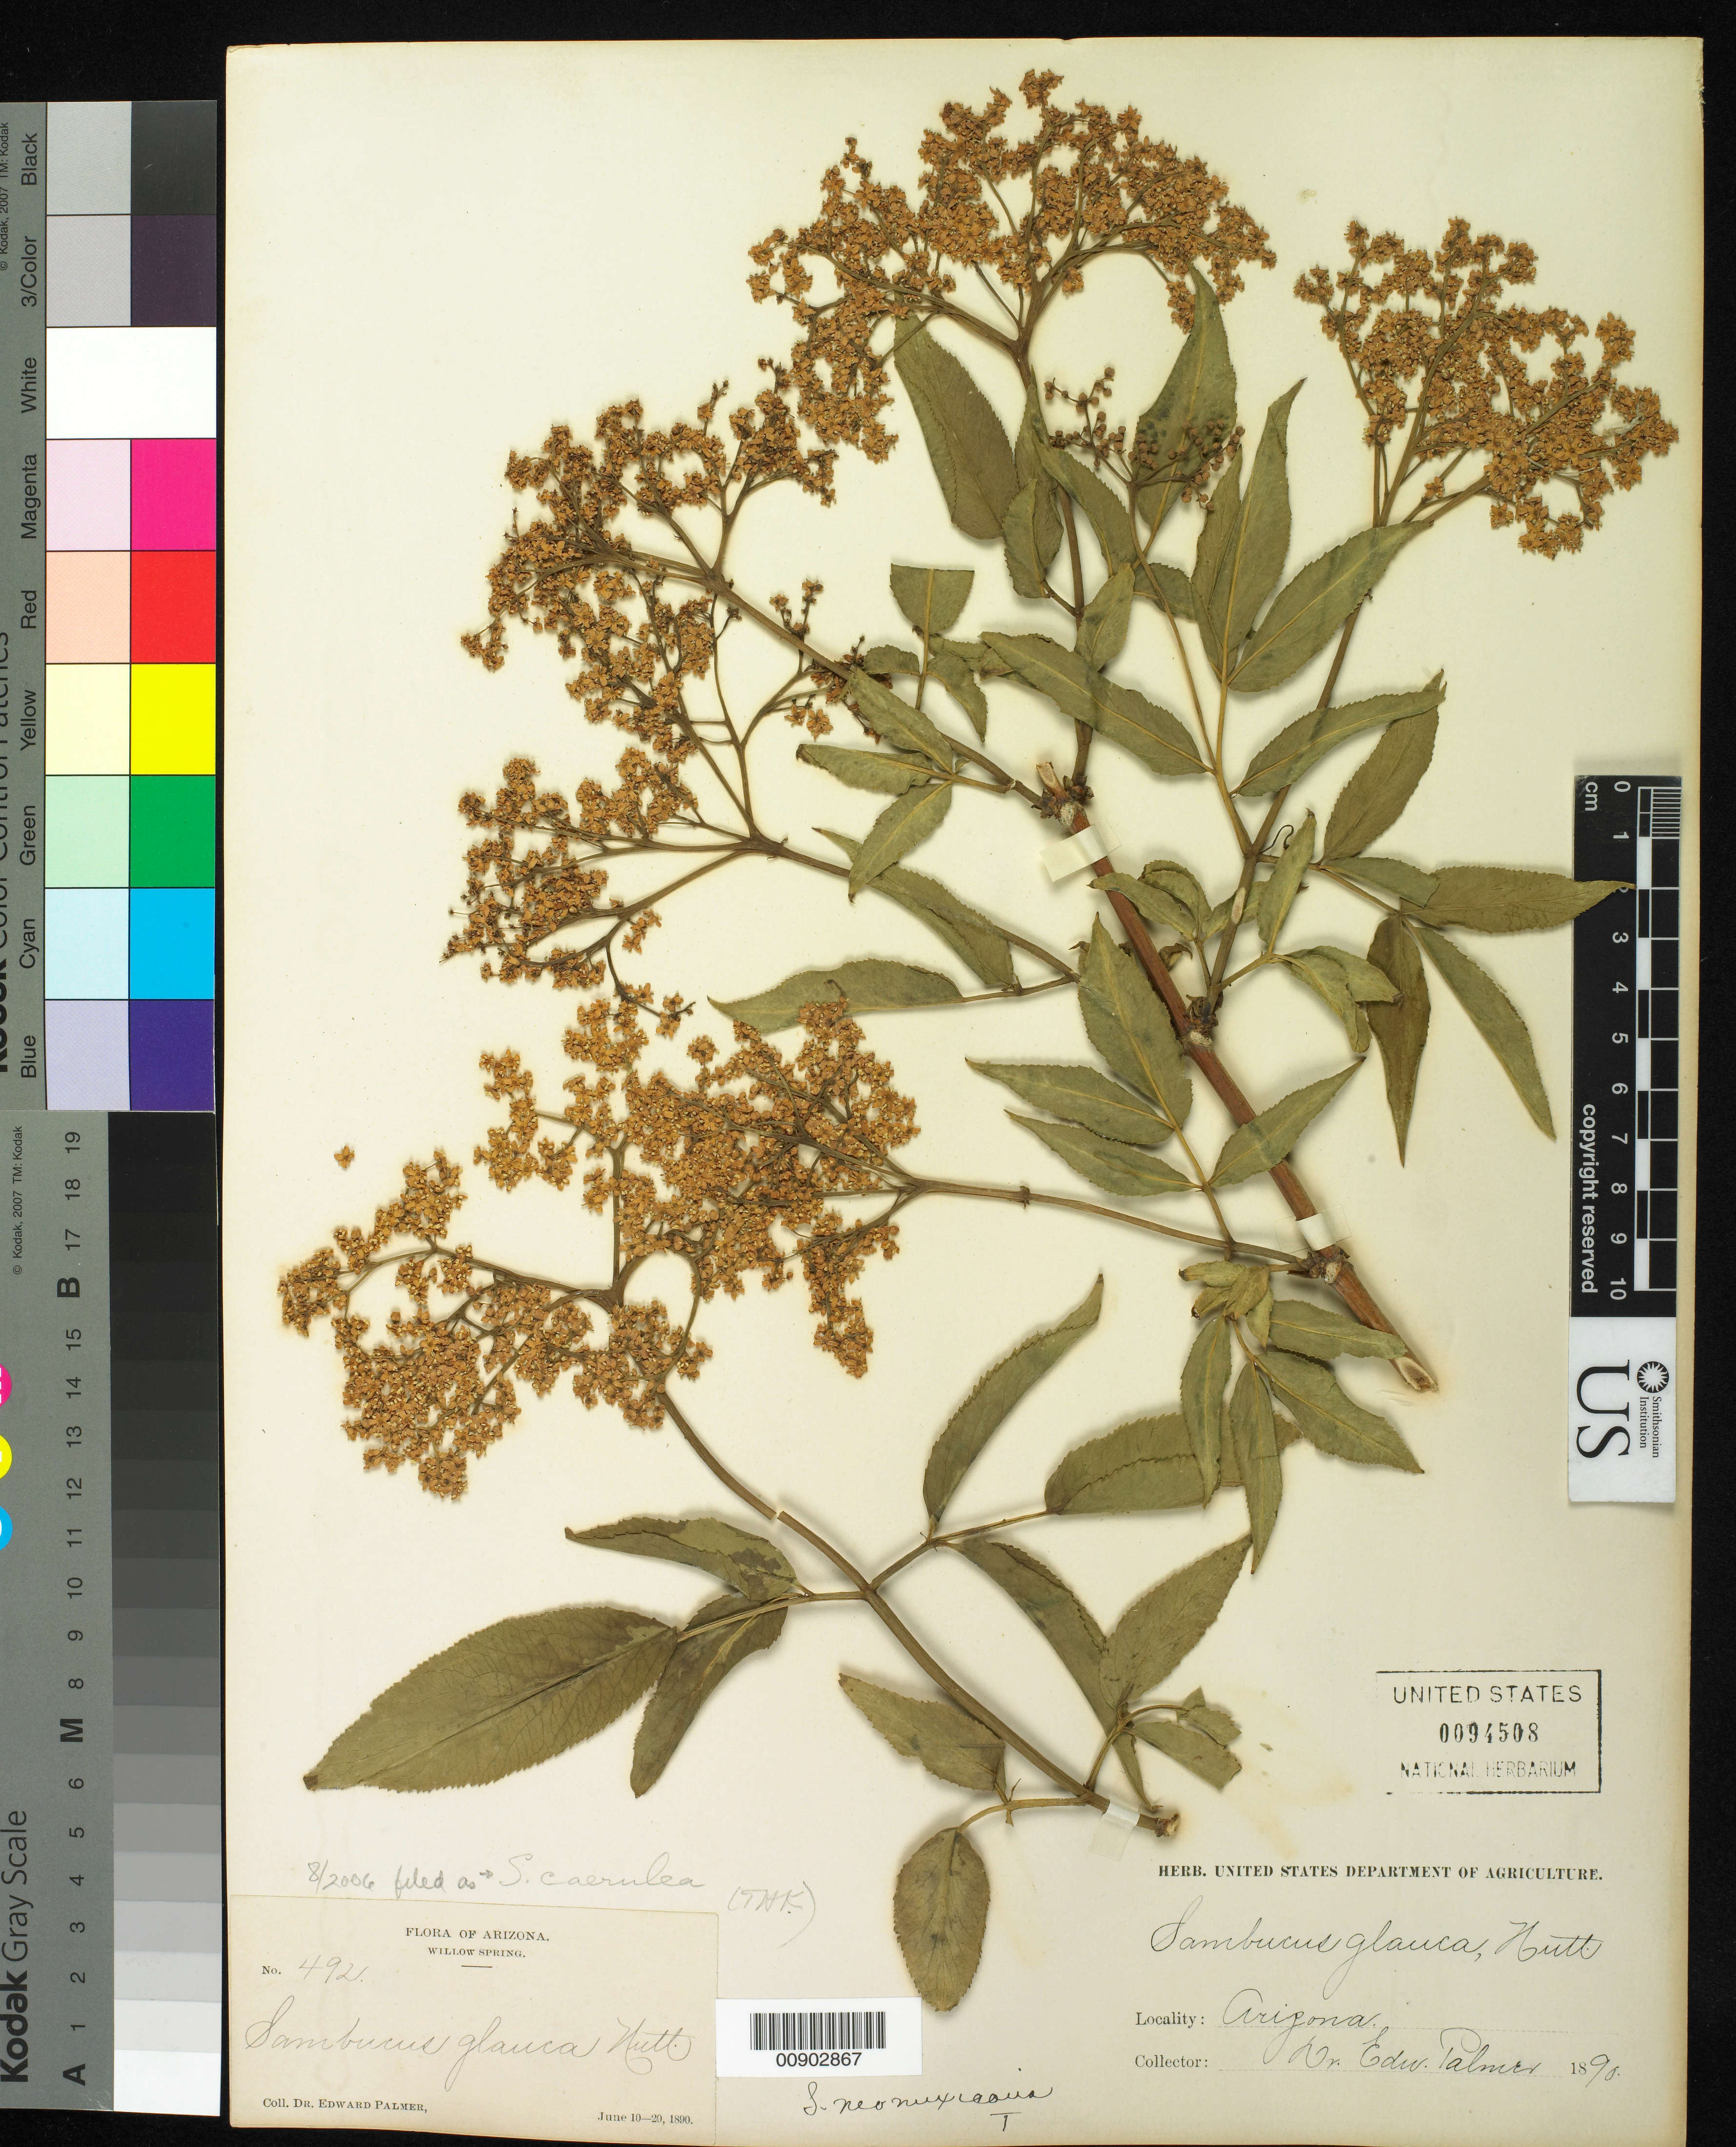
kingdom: Plantae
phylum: Tracheophyta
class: Magnoliopsida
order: Dipsacales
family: Viburnaceae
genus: Sambucus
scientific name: Sambucus cerulea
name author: Raf.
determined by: Kearney, T. H.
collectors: E. Palmer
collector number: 492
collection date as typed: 10 Jun 1890 to 20 Jun 1890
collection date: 1890-06-10/1890-06-20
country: United States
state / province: Arizona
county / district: Coconino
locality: Willow Spring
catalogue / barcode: US 94508